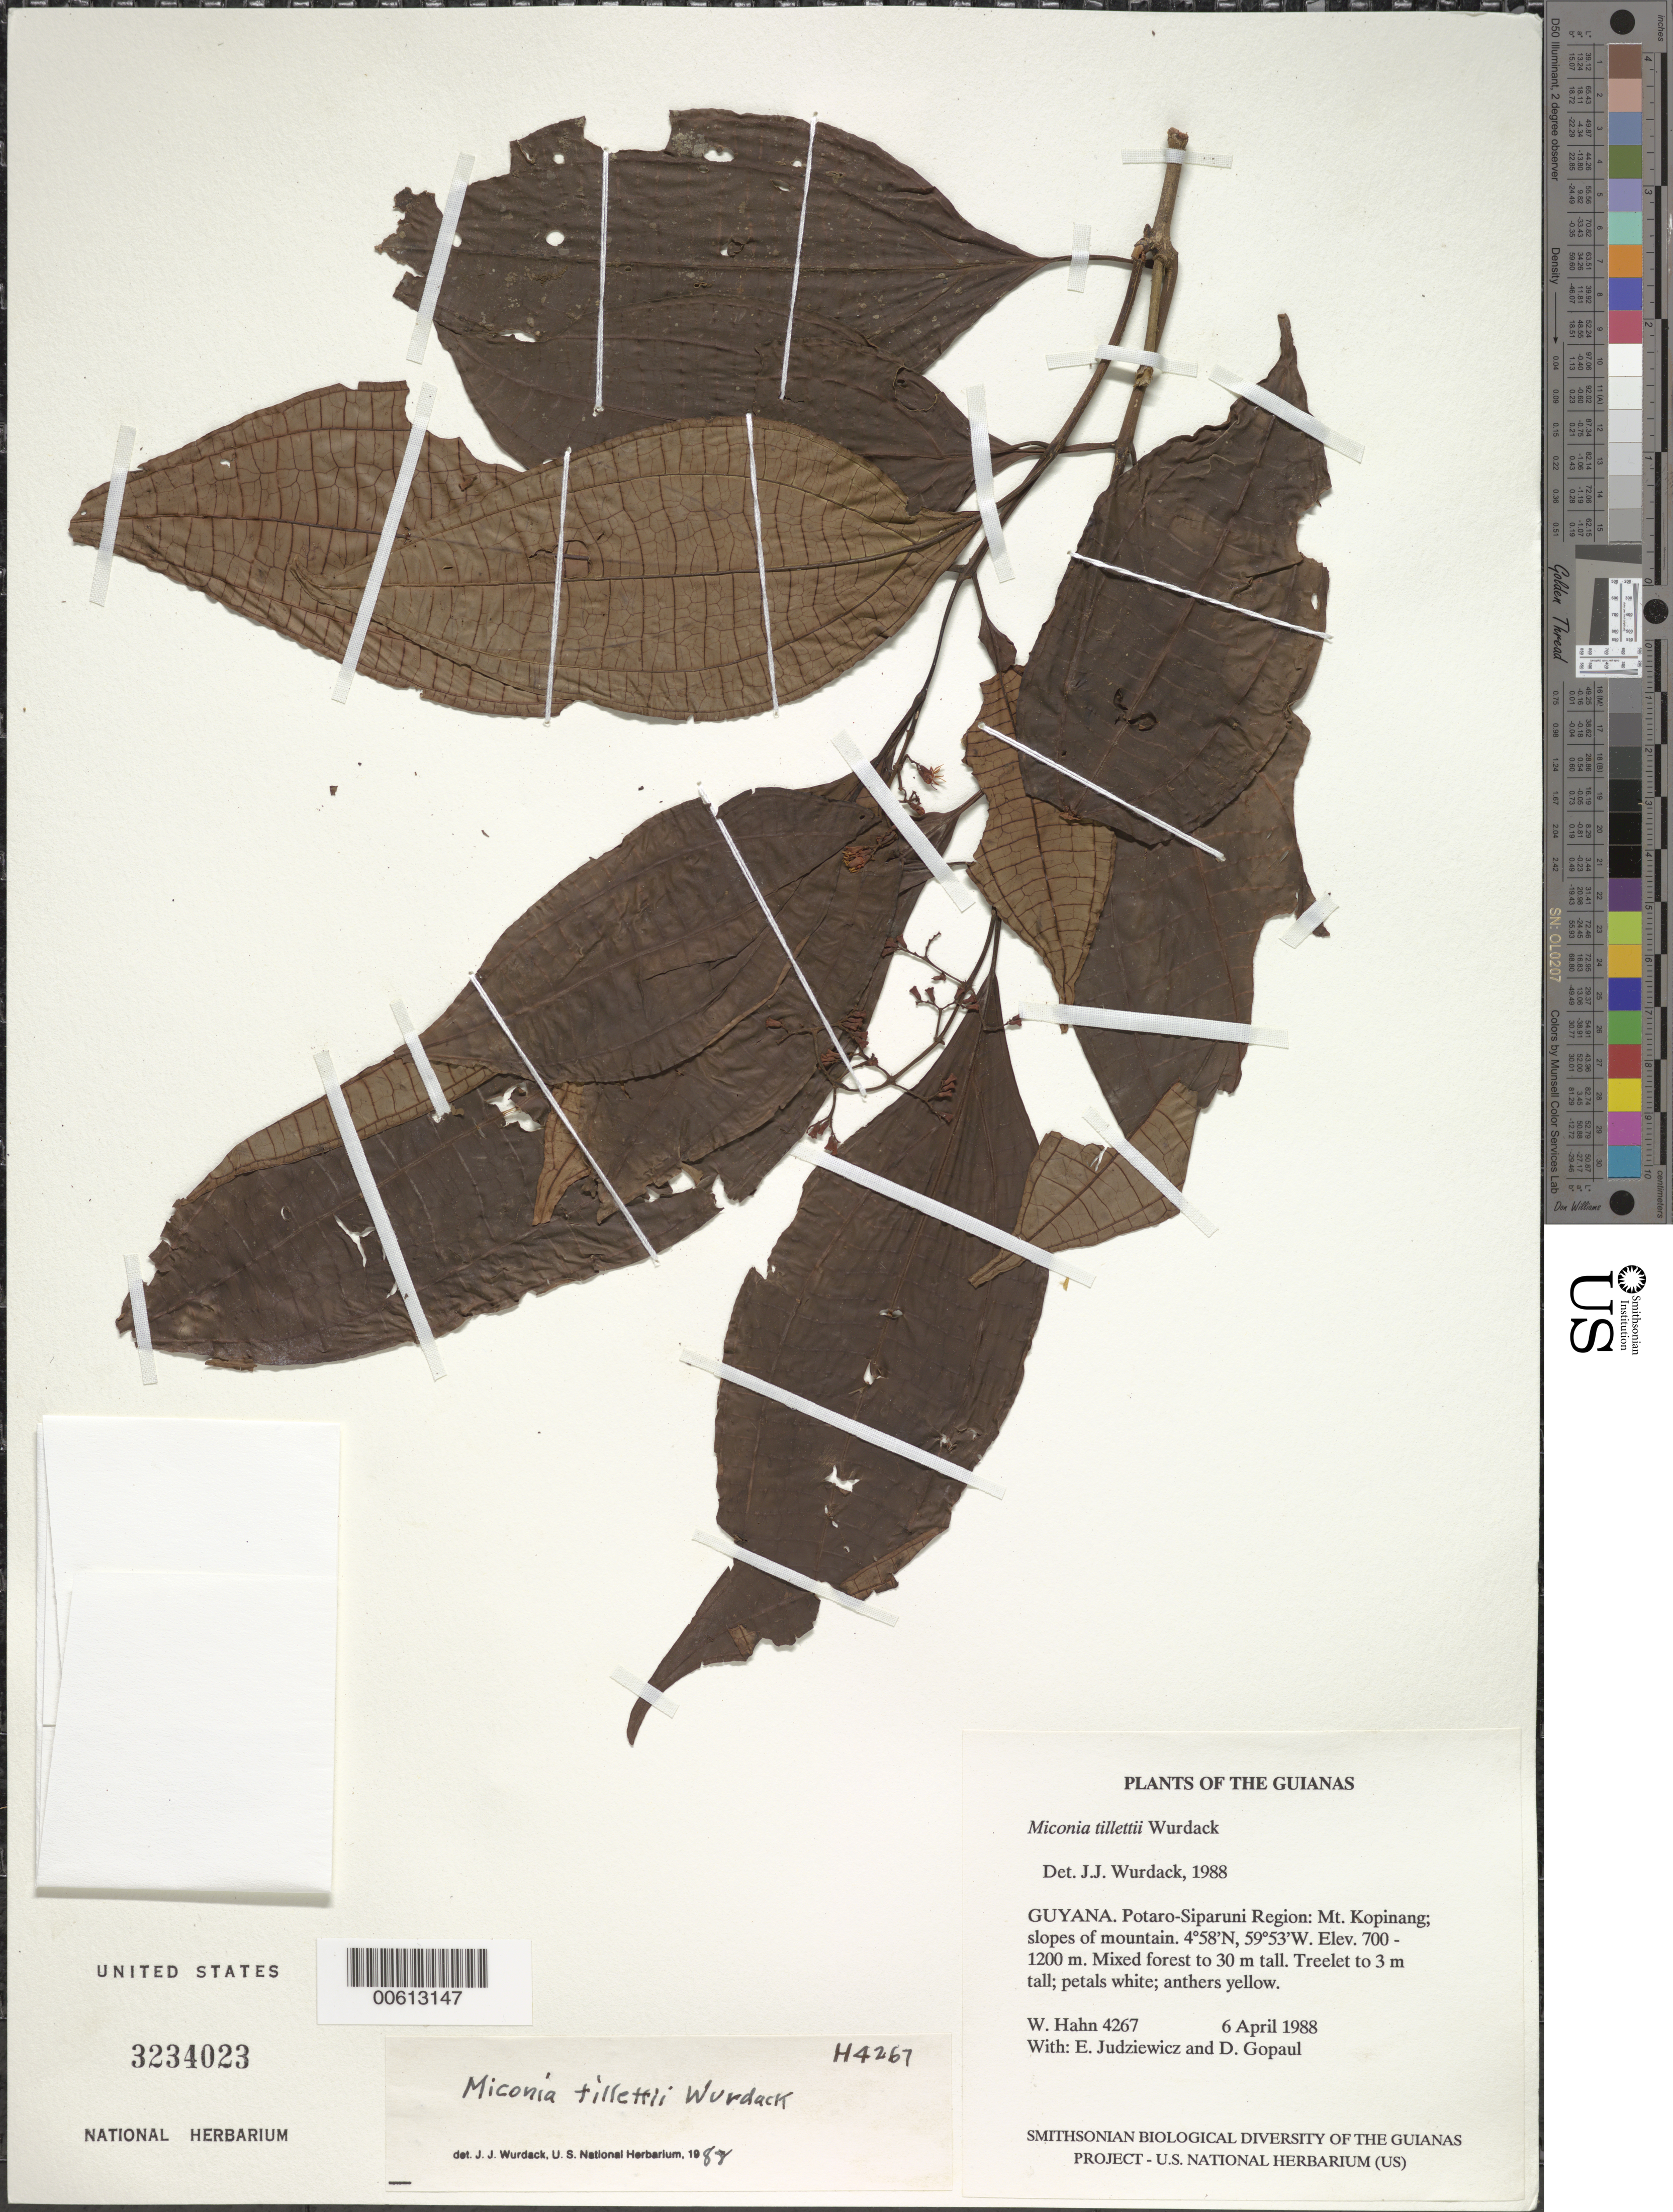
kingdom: Plantae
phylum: Tracheophyta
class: Magnoliopsida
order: Myrtales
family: Melastomataceae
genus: Miconia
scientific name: Miconia tillettii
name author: Wurdack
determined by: Wurdack, John J., (US), US (UNITED STATES)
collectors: W. Hahn, E. J. Judziewicz & D. Gopaul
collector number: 4267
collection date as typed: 6 April 1988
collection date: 1988-04-06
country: Guyana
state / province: Potaro-Siparuni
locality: Mt. Kopinang; slopes of mountain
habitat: Mixed forest to 30 m tall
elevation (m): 700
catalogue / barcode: US 3234023